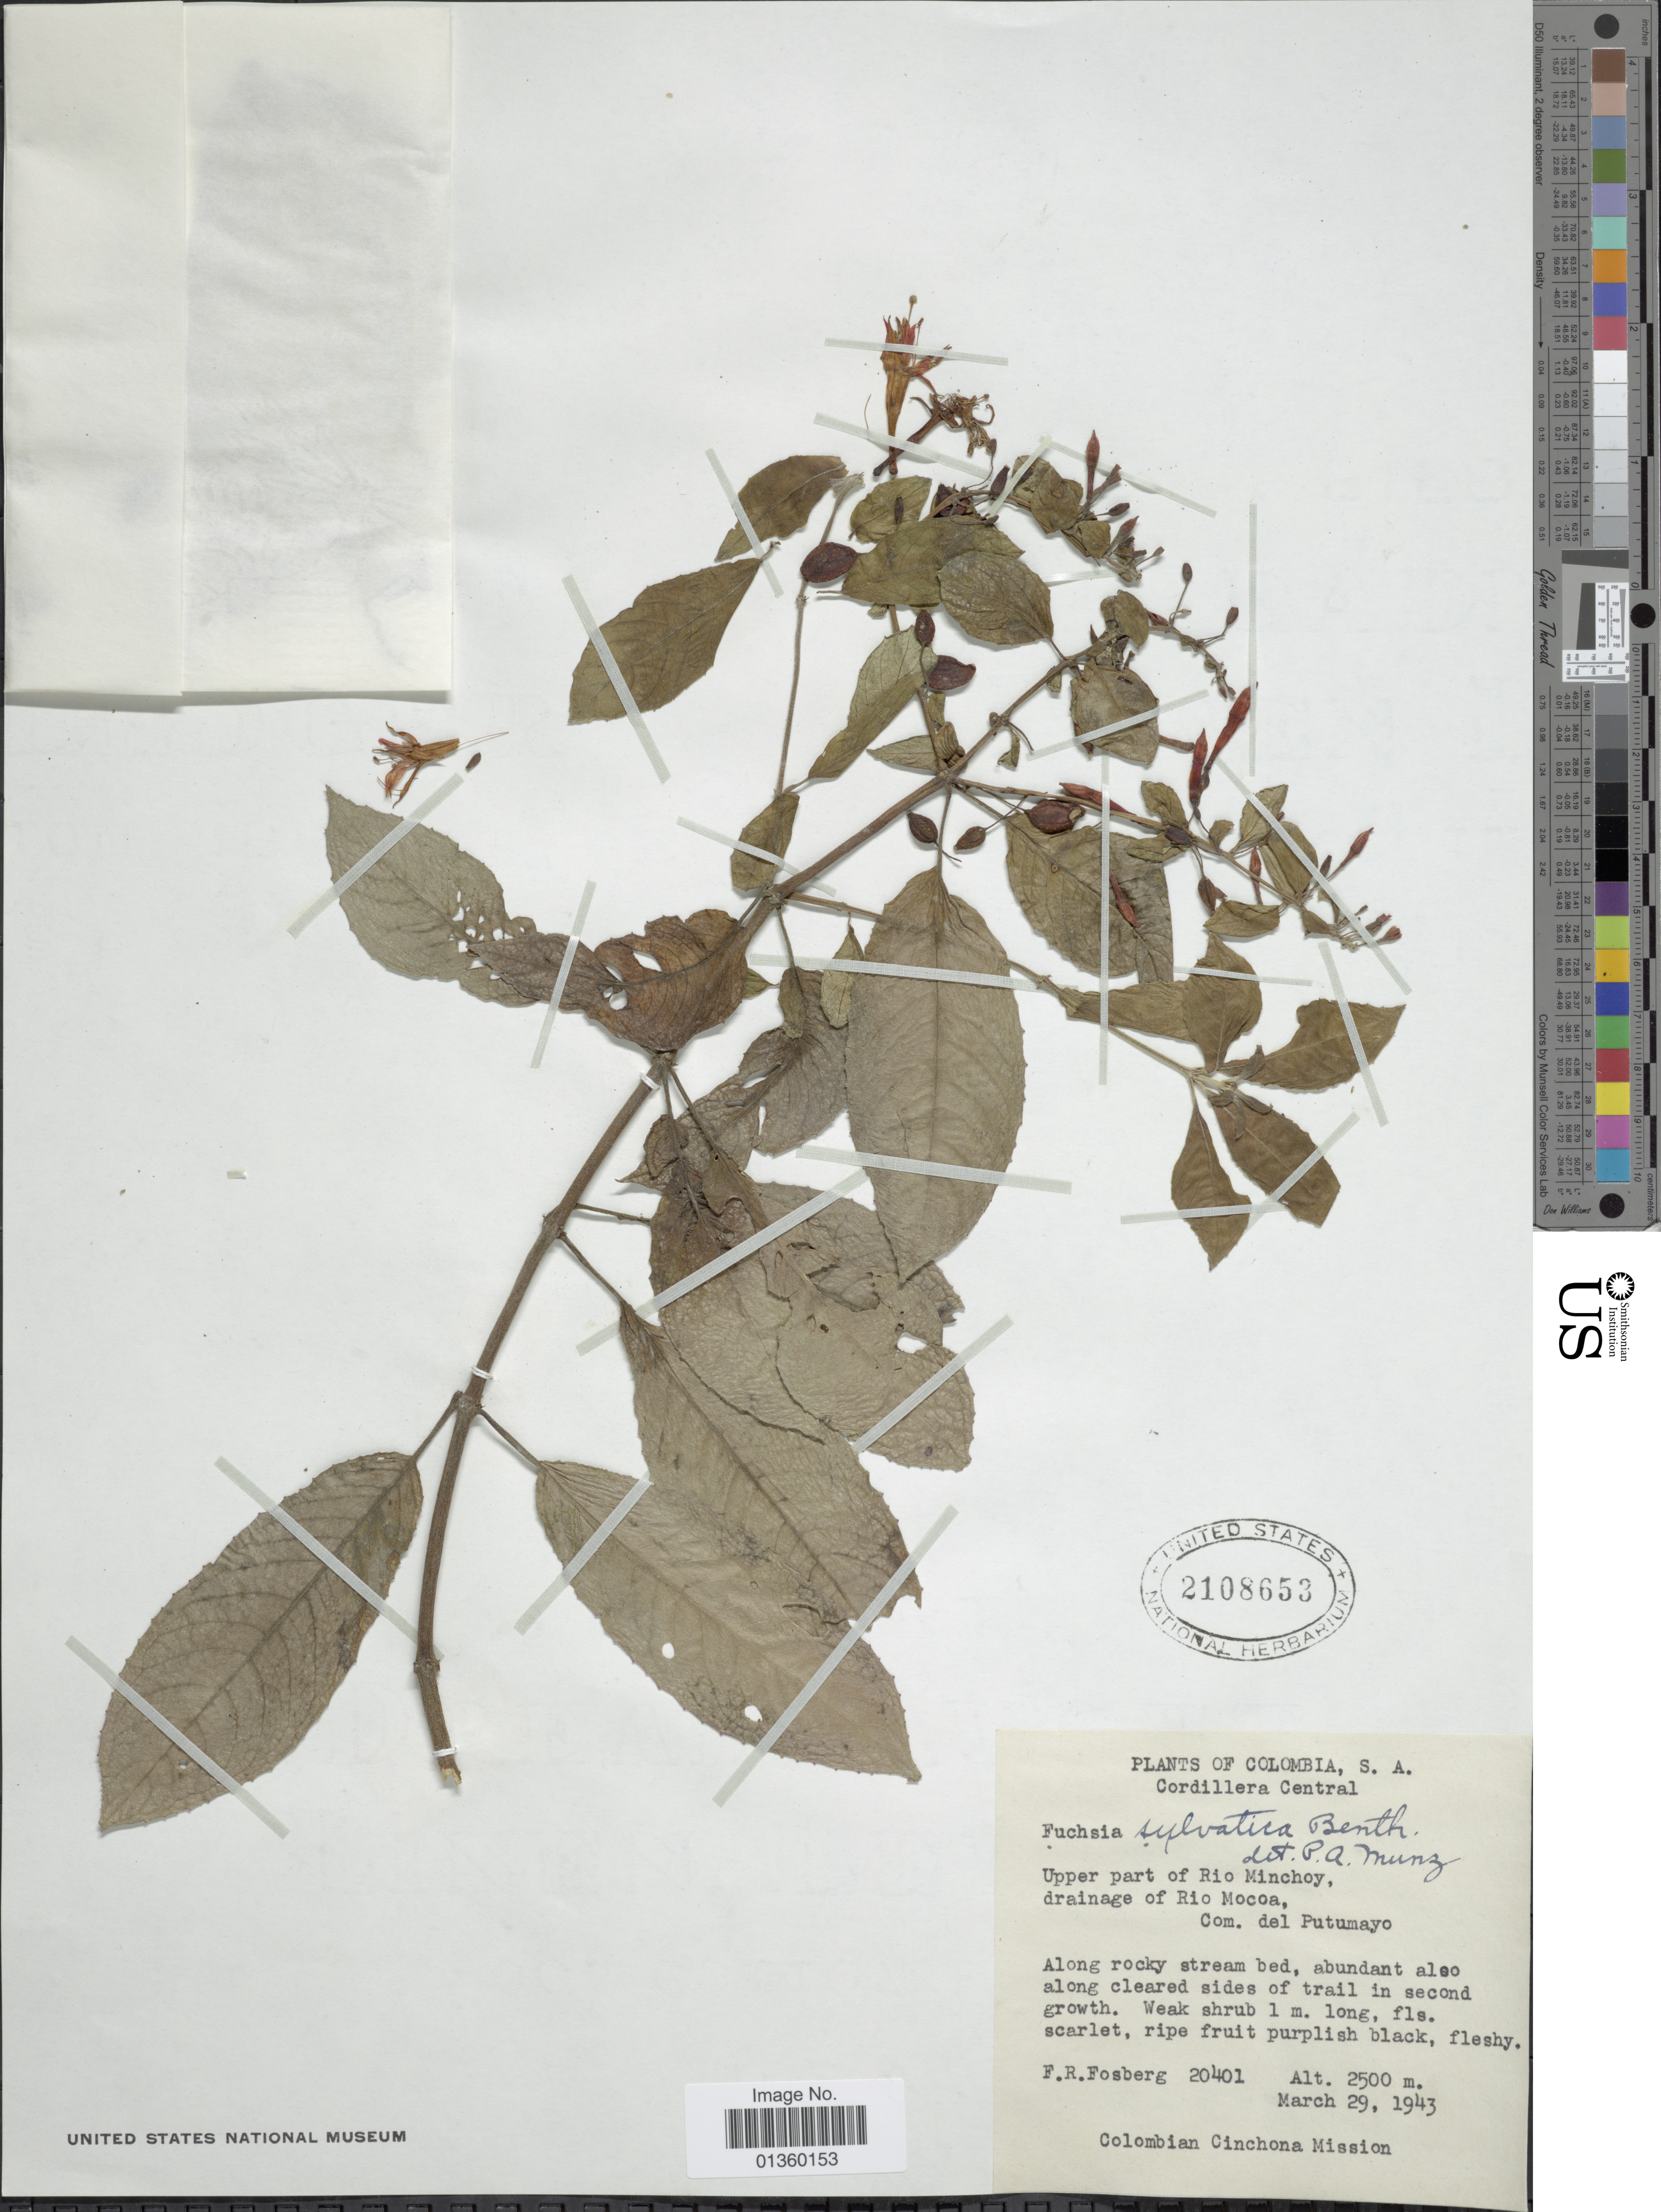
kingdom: Plantae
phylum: Tracheophyta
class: Magnoliopsida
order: Myrtales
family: Onagraceae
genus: Fuchsia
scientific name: Fuchsia sylvatica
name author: Benth.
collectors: F. R. Fosberg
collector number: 20401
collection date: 1943-03-29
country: Colombia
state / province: Putumayo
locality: Cordillera Central. Upper part of Rio Minchoy, drainage of Rio Mocoa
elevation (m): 2500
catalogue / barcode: US 2108653